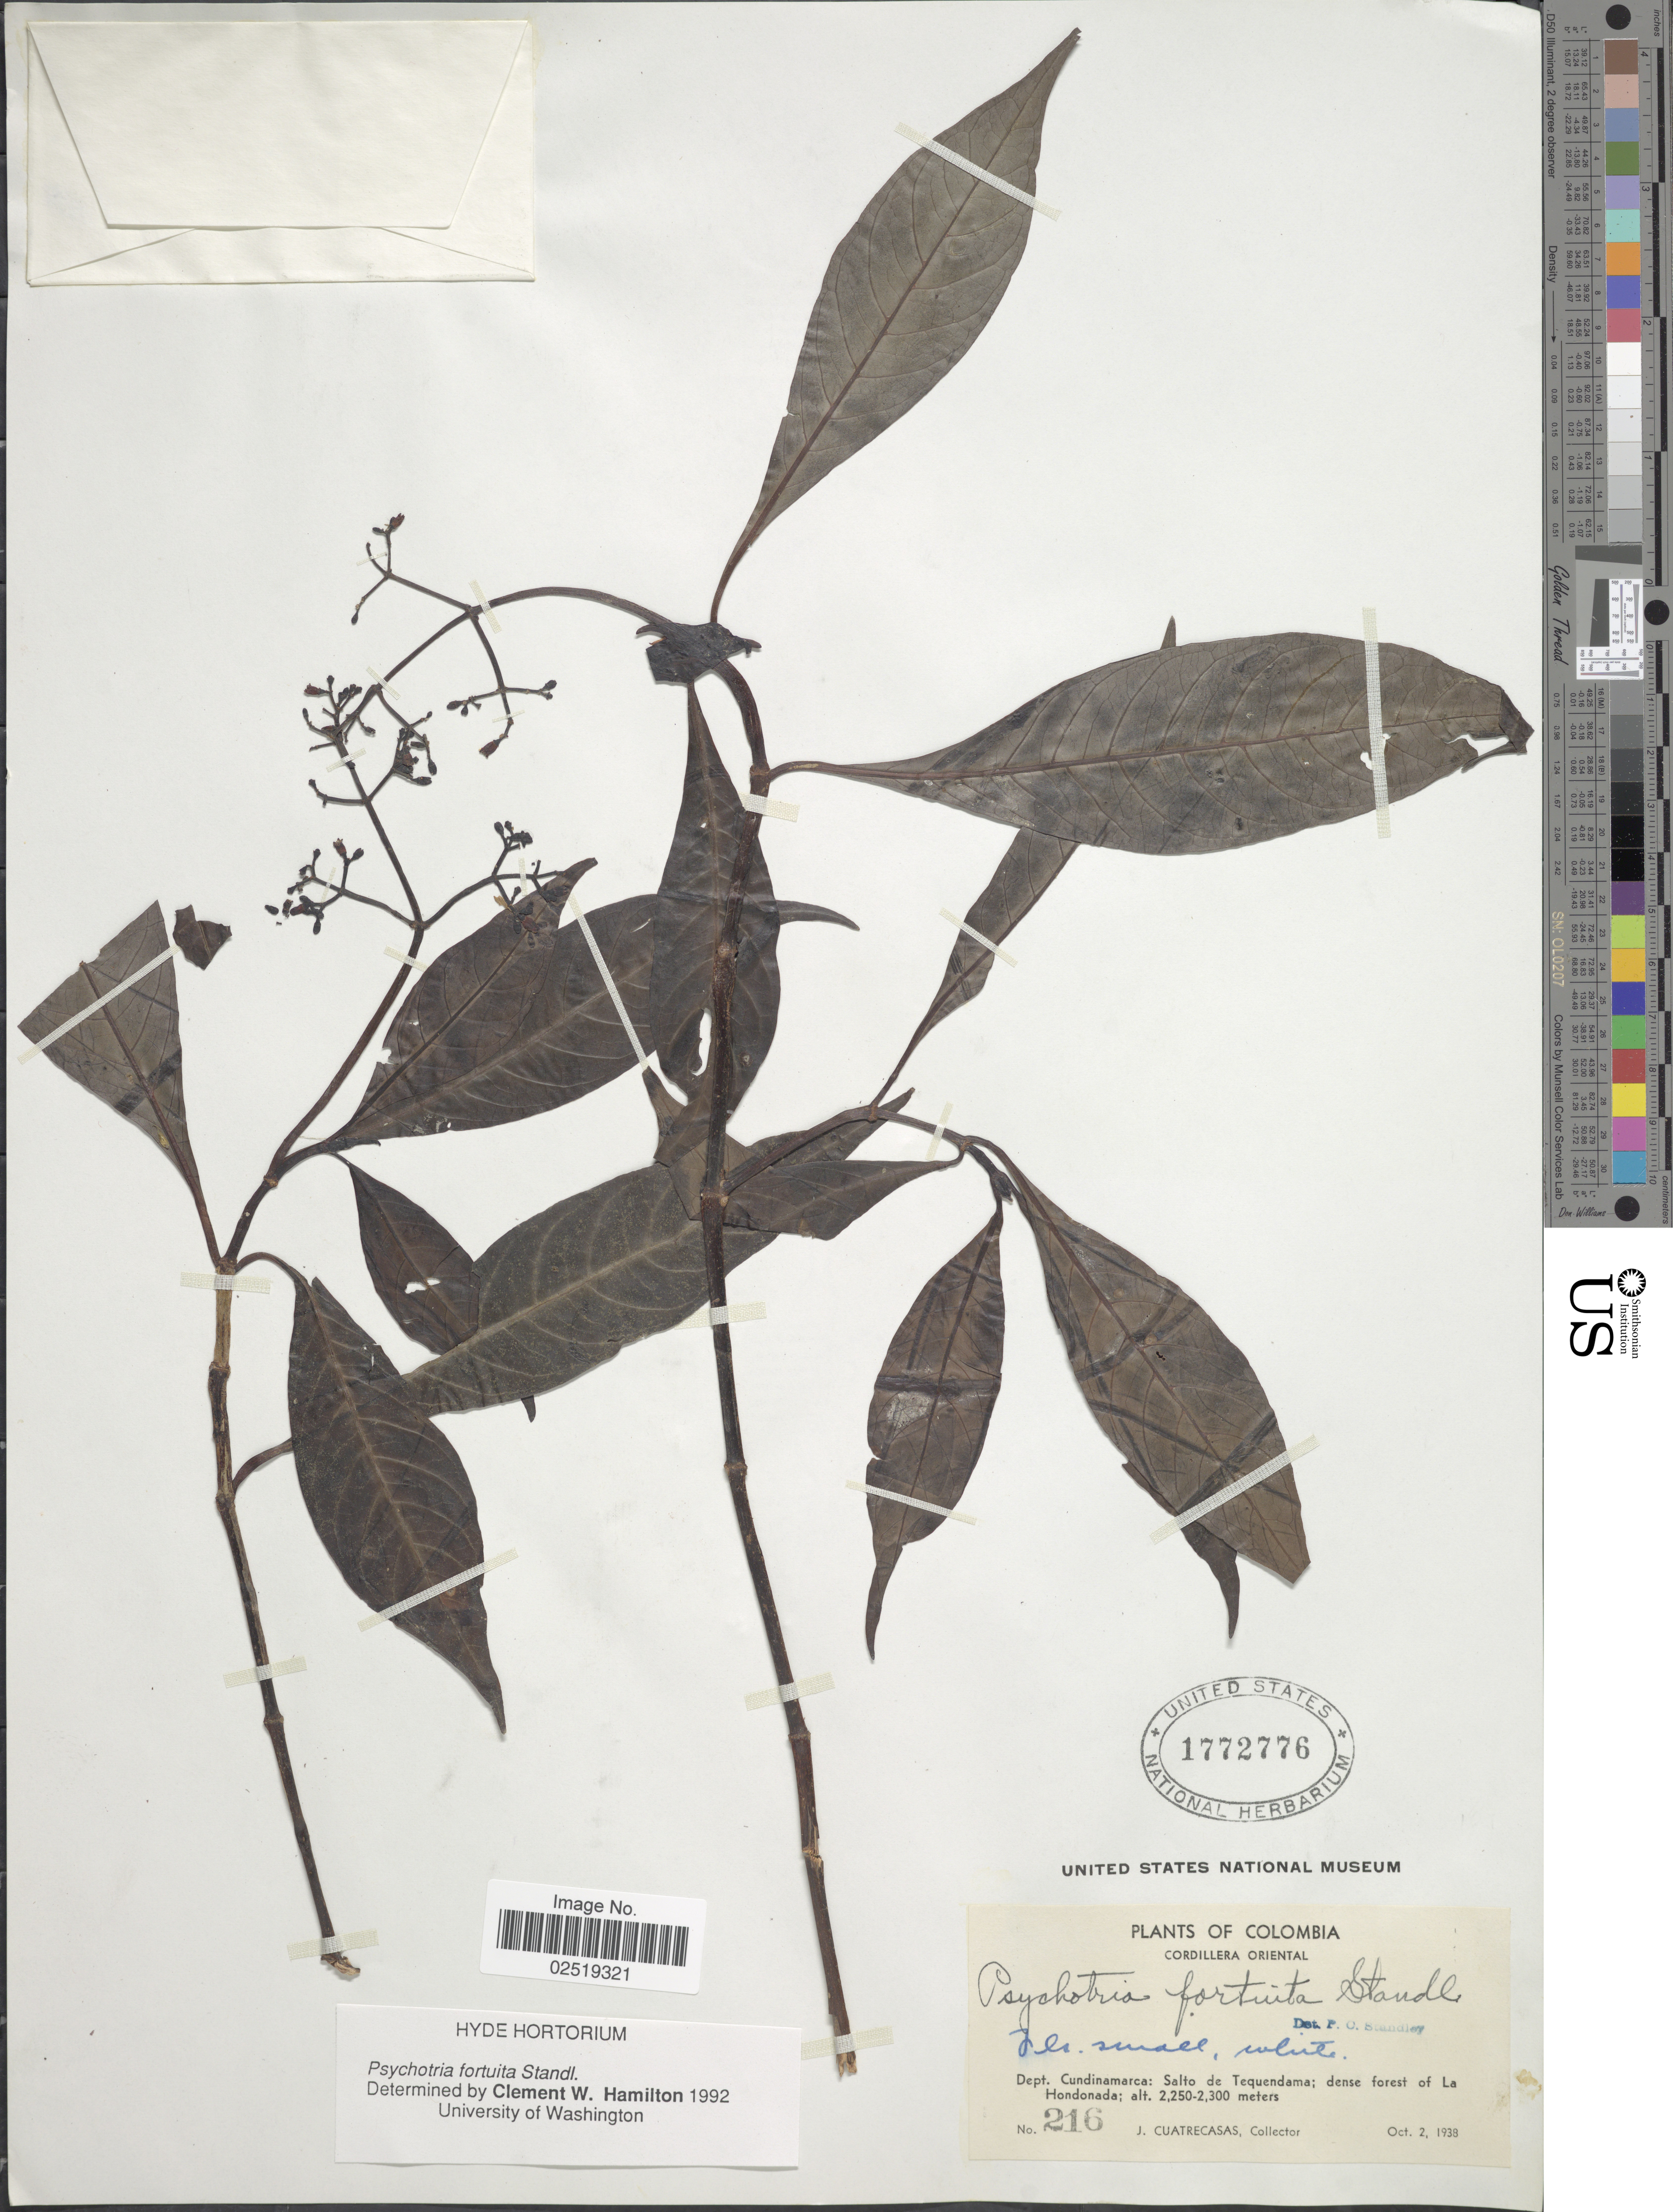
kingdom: Plantae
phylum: Tracheophyta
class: Magnoliopsida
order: Gentianales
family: Rubiaceae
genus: Psychotria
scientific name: Psychotria fortuita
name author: Standl.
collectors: J. Cuatrecasas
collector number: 216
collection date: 1938-10-02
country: Colombia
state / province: Cundinamarca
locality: Cordillera Oriental. Dept. Cundinamarca: Salto de Tequendama; dense forest of La Hondonada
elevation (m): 2250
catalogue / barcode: US 1772776